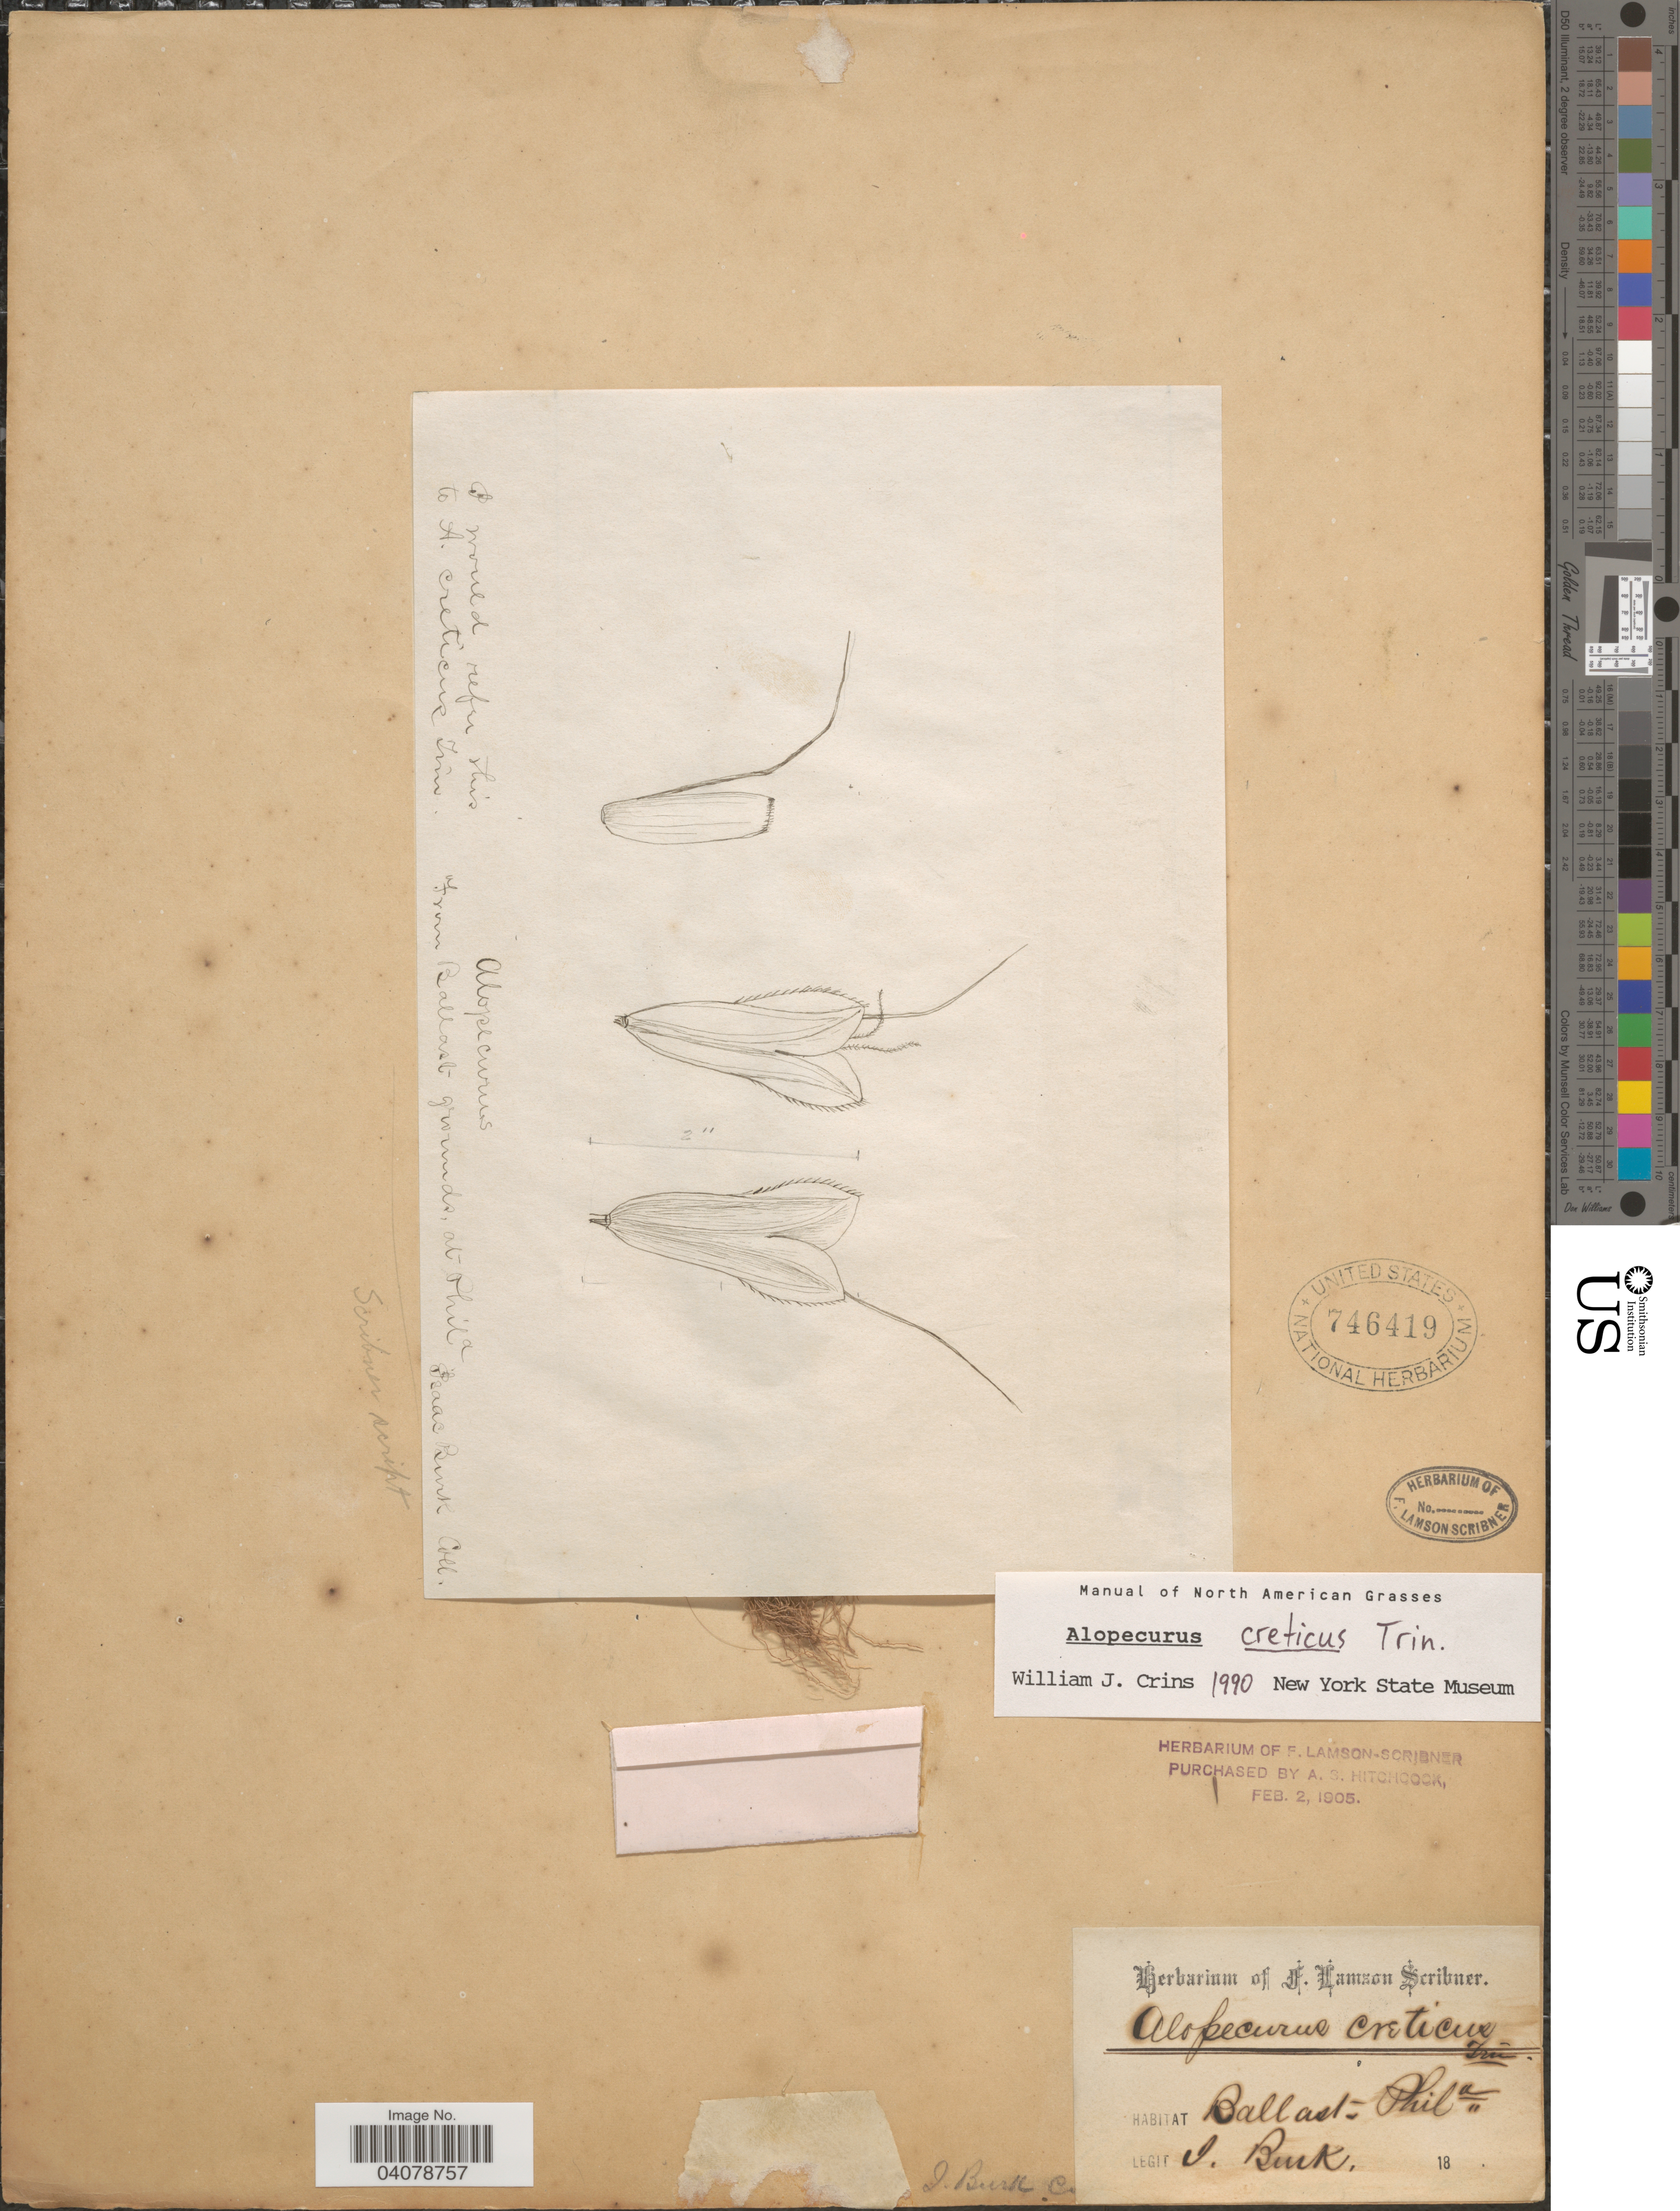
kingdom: Plantae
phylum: Tracheophyta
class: Liliopsida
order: Poales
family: Poaceae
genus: Alopecurus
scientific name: Alopecurus creticus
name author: Trin.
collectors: I. Burk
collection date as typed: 18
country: United States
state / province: Pennsylvania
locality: Ballast. Phila.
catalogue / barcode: US 746419